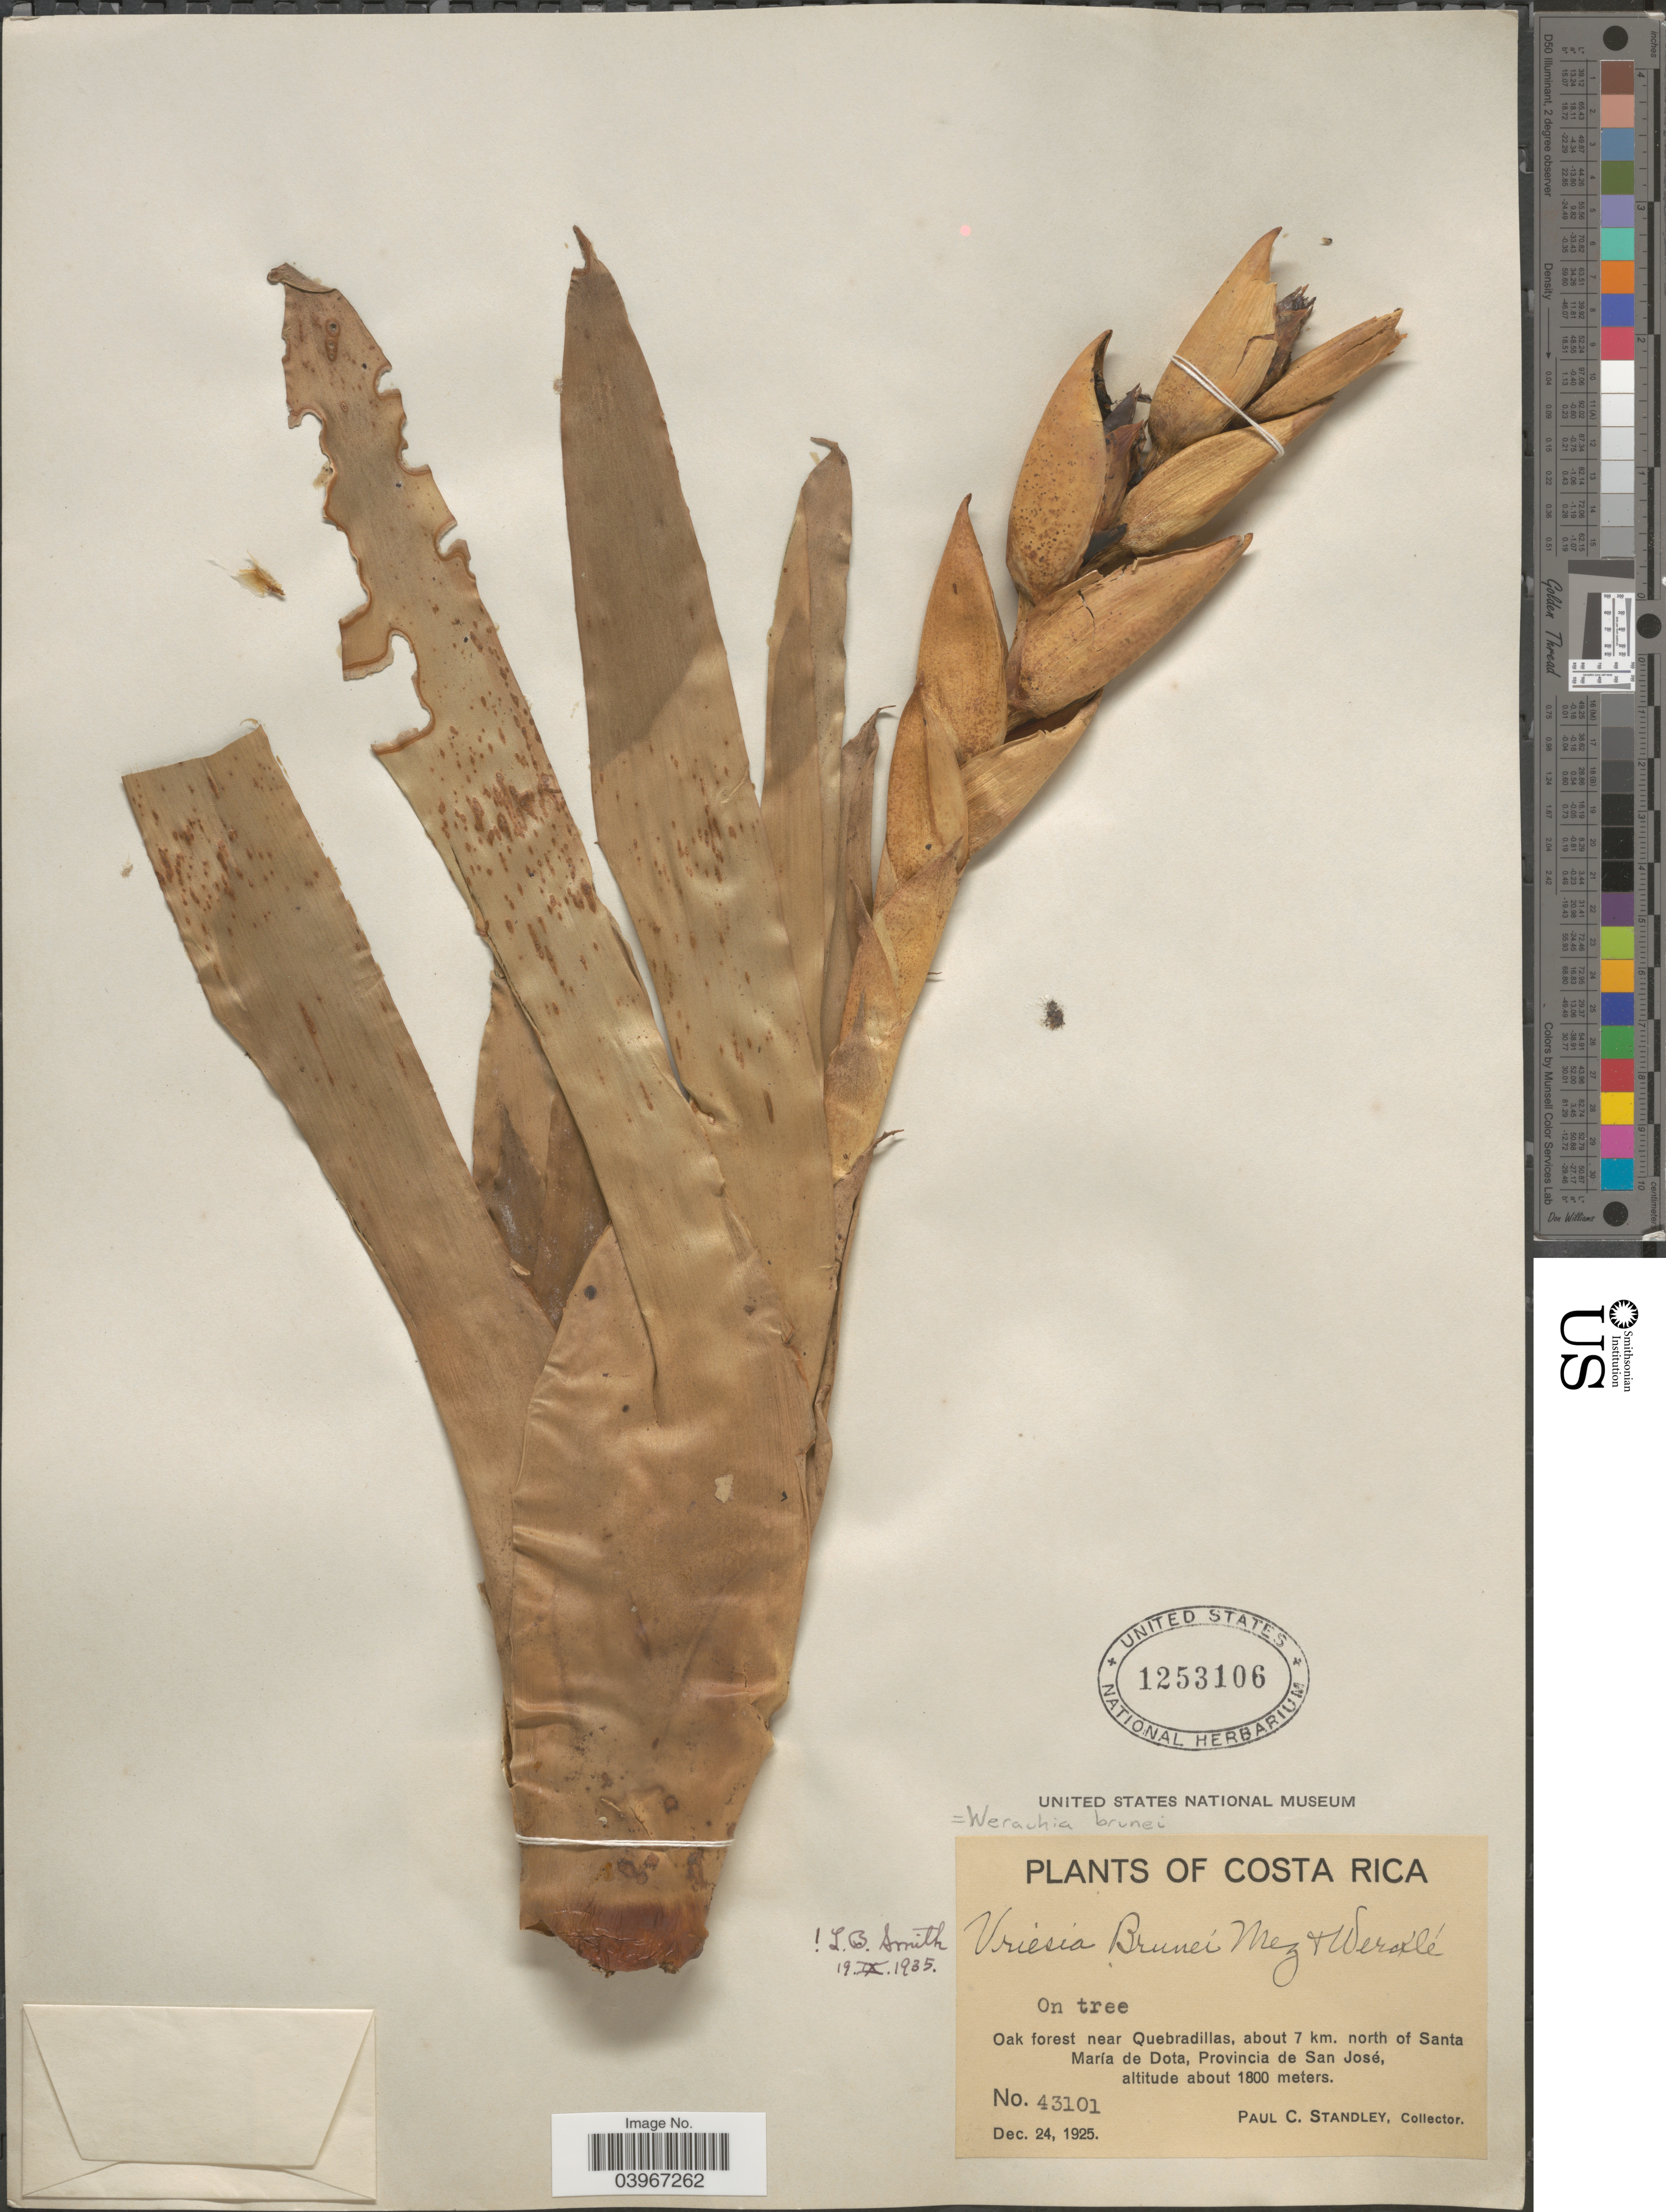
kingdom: Plantae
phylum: Tracheophyta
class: Liliopsida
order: Poales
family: Bromeliaceae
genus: Werauhia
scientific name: Werauhia brunei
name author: (Mez & Wercklé) J.R. Grant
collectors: P. C. Standley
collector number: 43101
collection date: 1925-12-24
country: Costa Rica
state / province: San José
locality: Oak forest near Quebradillas, about 7 km. north of Santa María de Dota.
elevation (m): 1800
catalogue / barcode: US 1253106